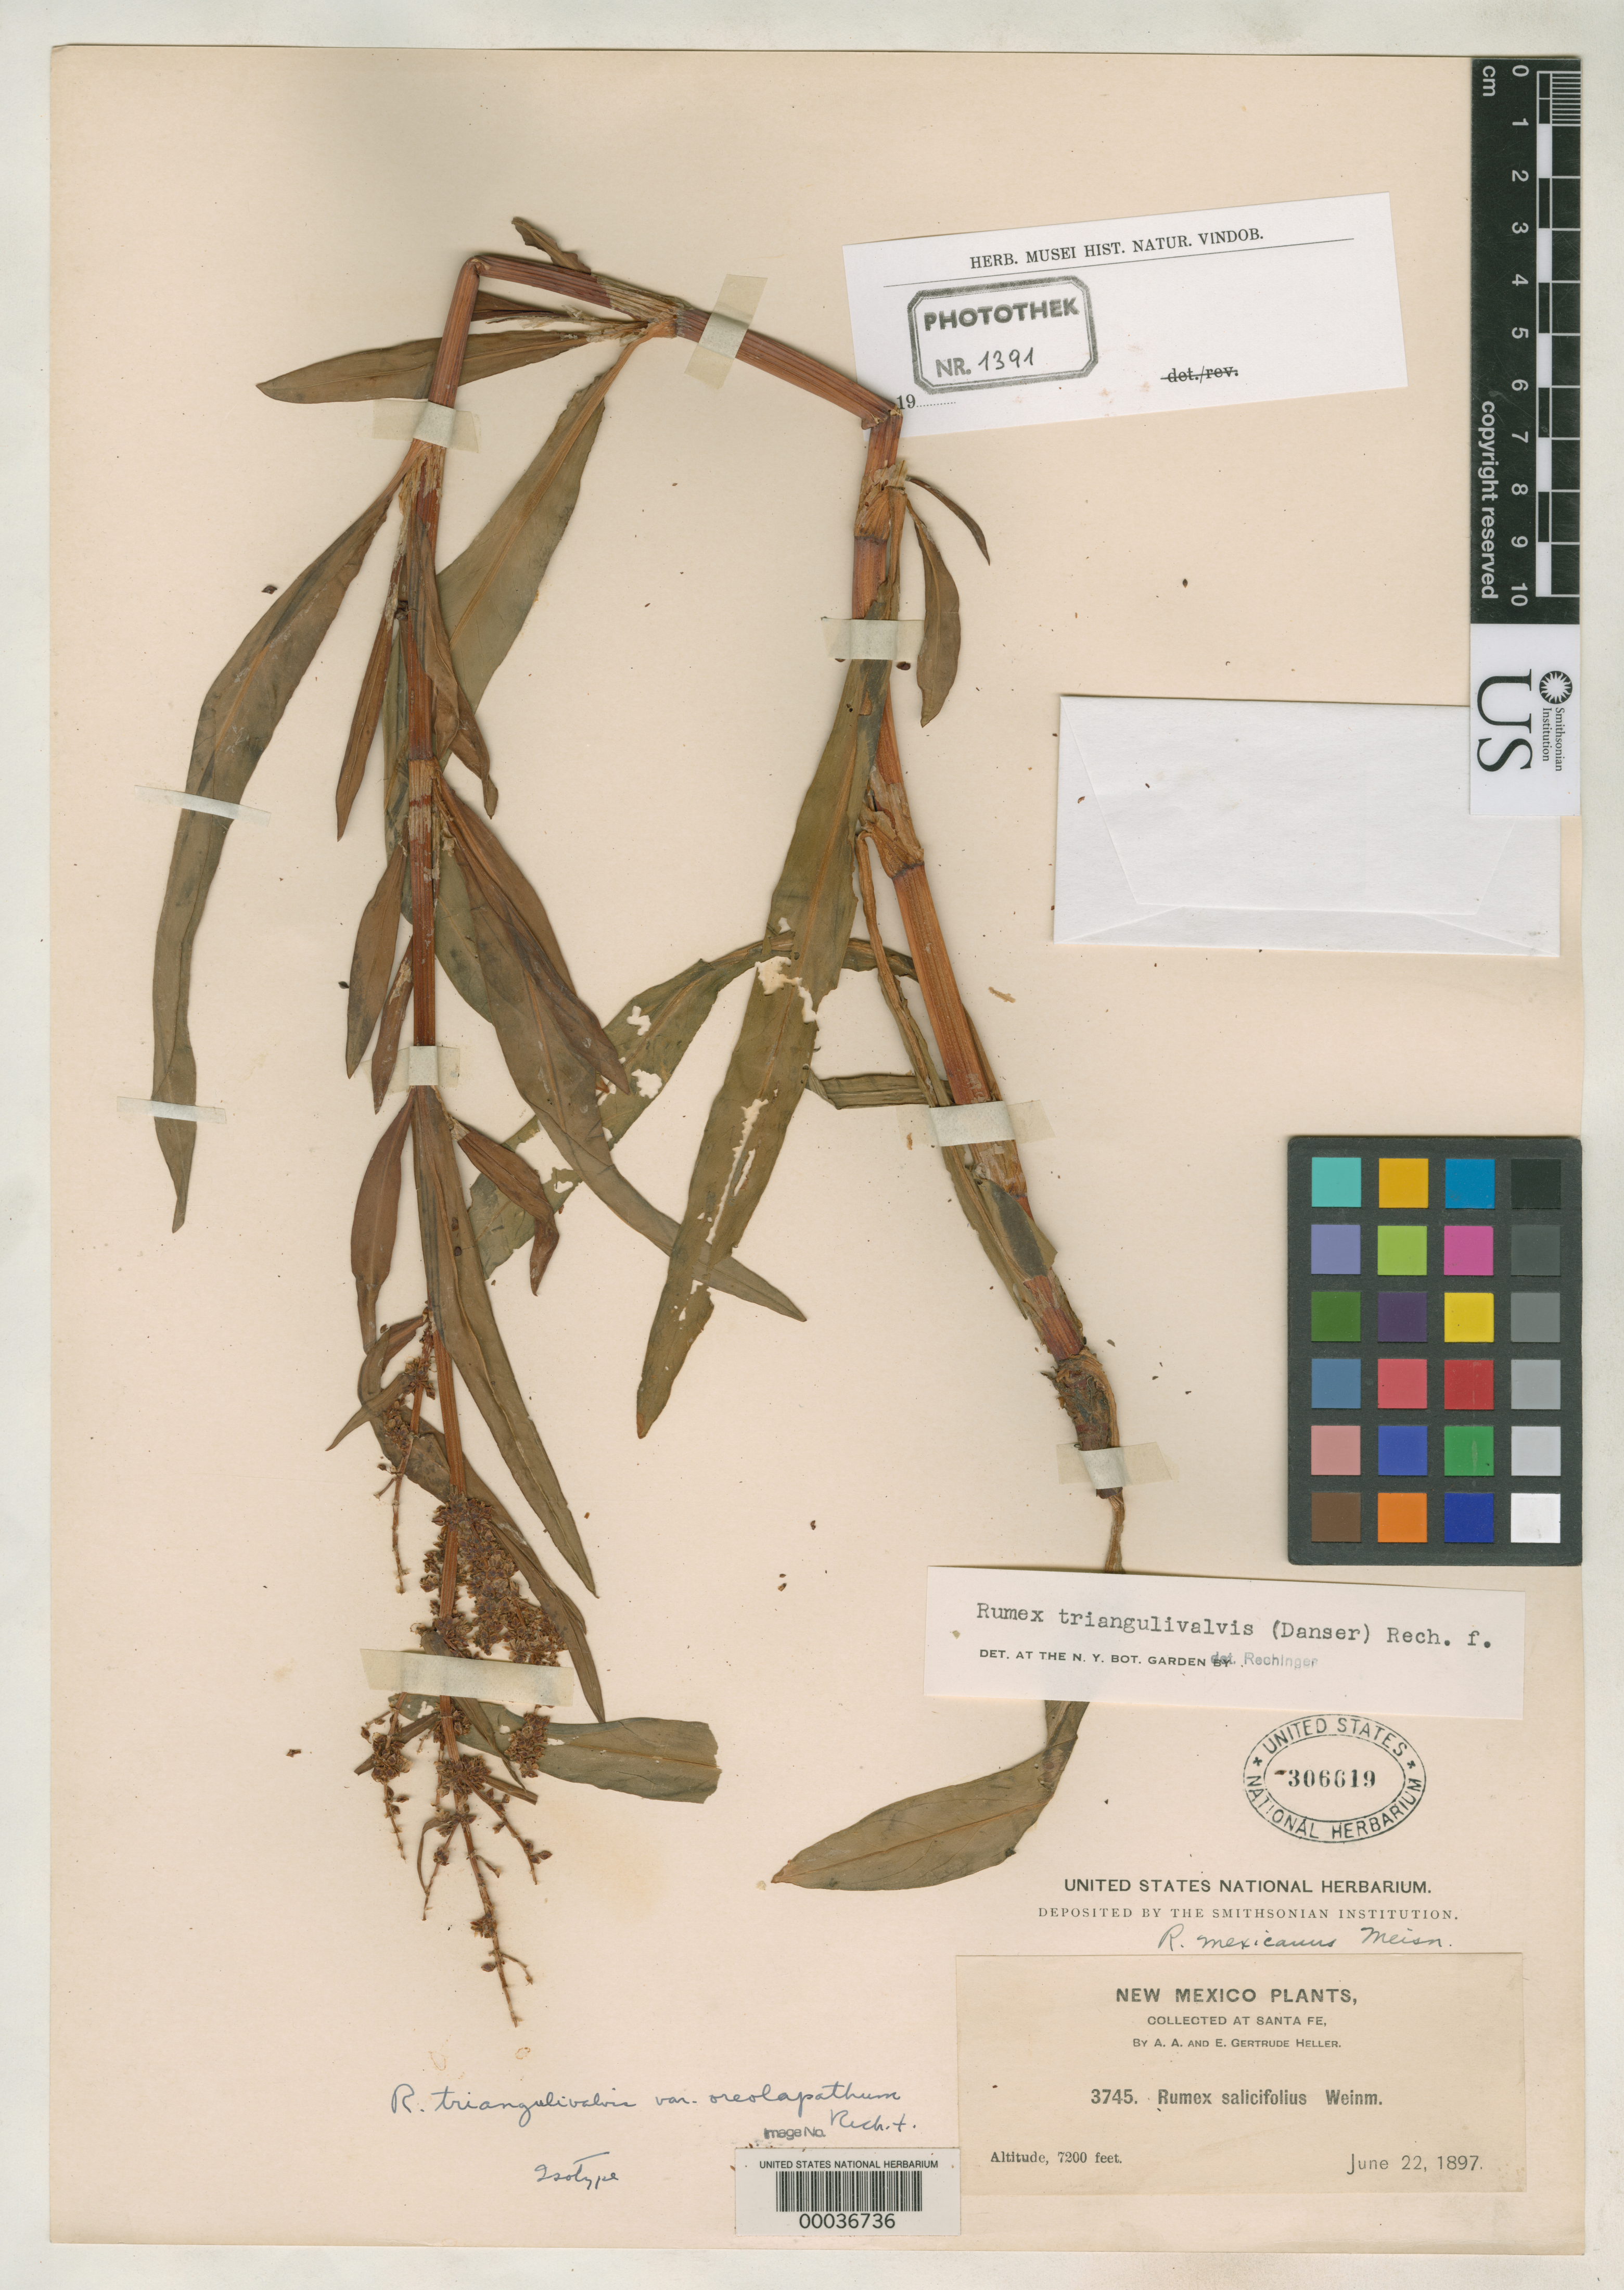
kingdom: Plantae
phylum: Tracheophyta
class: Magnoliopsida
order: Caryophyllales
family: Polygonaceae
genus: Rumex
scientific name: Rumex triangulivalvis var. oreolapathum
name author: Rech. f.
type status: Isotype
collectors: A. A. Heller & E. G. Heller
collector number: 3745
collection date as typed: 22 Jun 1897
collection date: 1897-06-22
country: United States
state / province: New Mexico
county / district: Santa Fe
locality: Santa Fe.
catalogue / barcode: US 306619